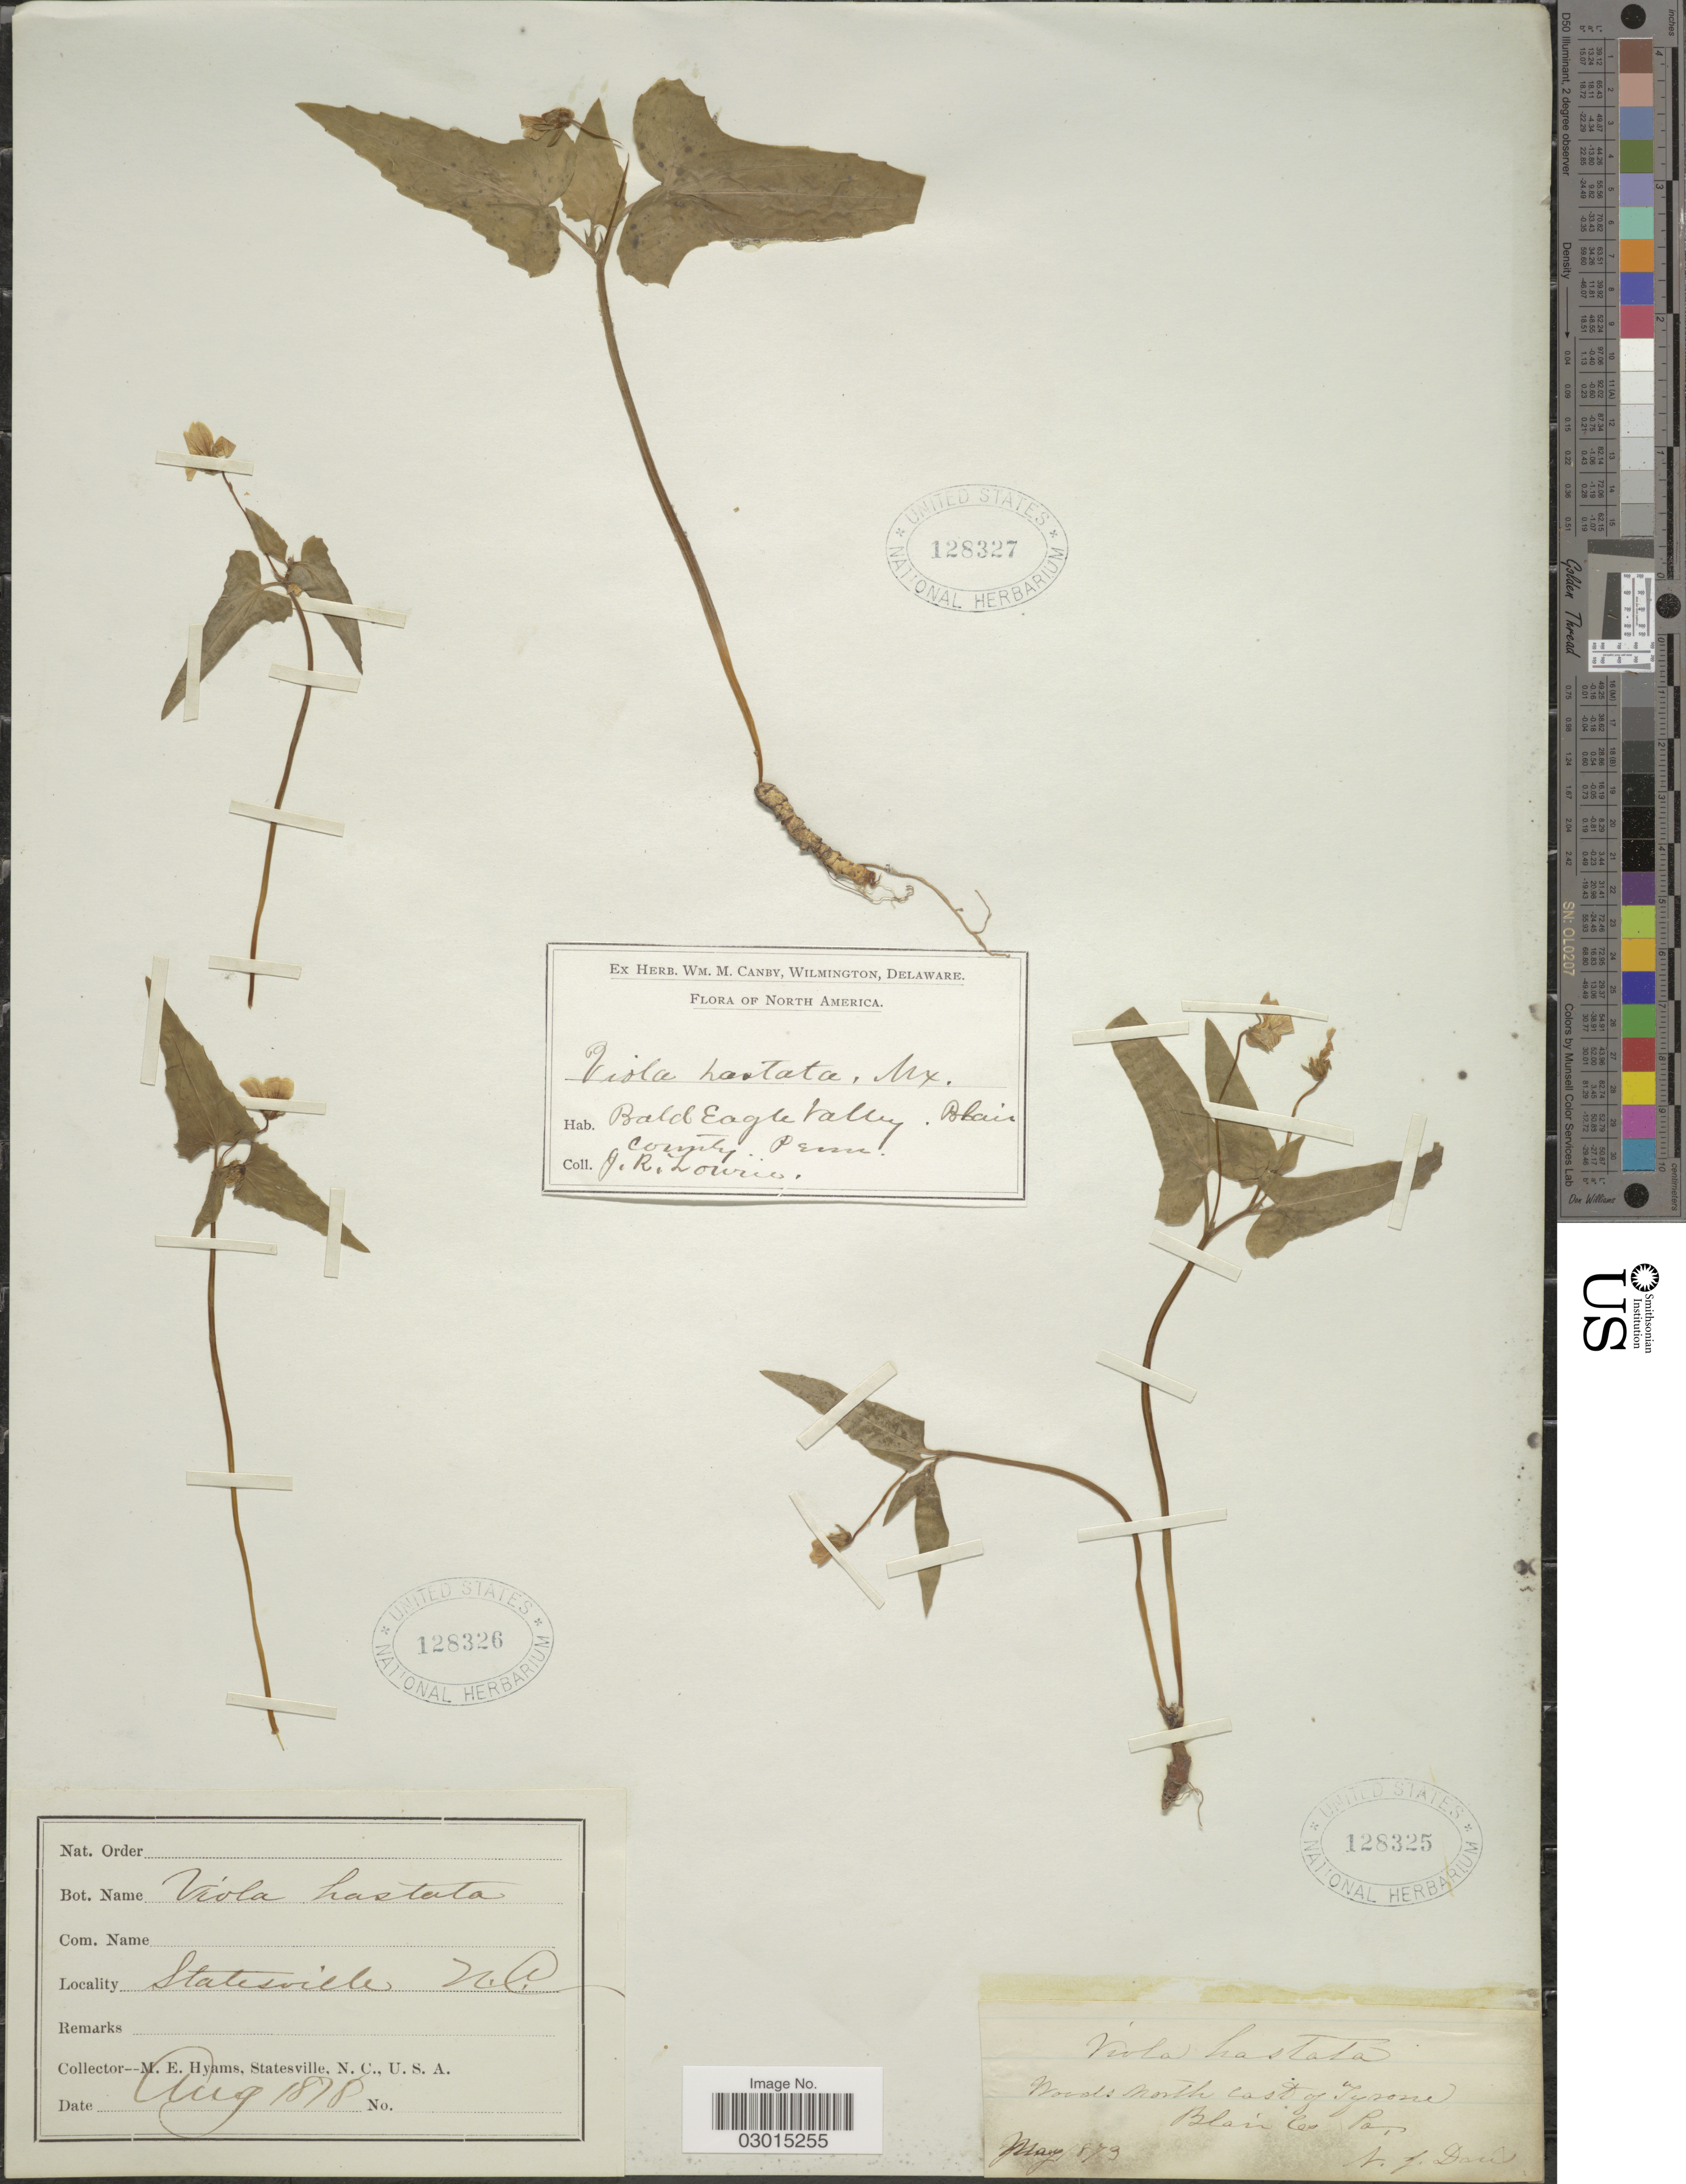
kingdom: Plantae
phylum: Tracheophyta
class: Magnoliopsida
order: Malpighiales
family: Violaceae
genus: Viola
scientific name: Viola hastata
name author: Michx.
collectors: J. Lowrie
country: United States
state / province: Pennsylvania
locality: Bald Eagle Valley. Blair County, Penn.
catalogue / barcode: US 128327-3